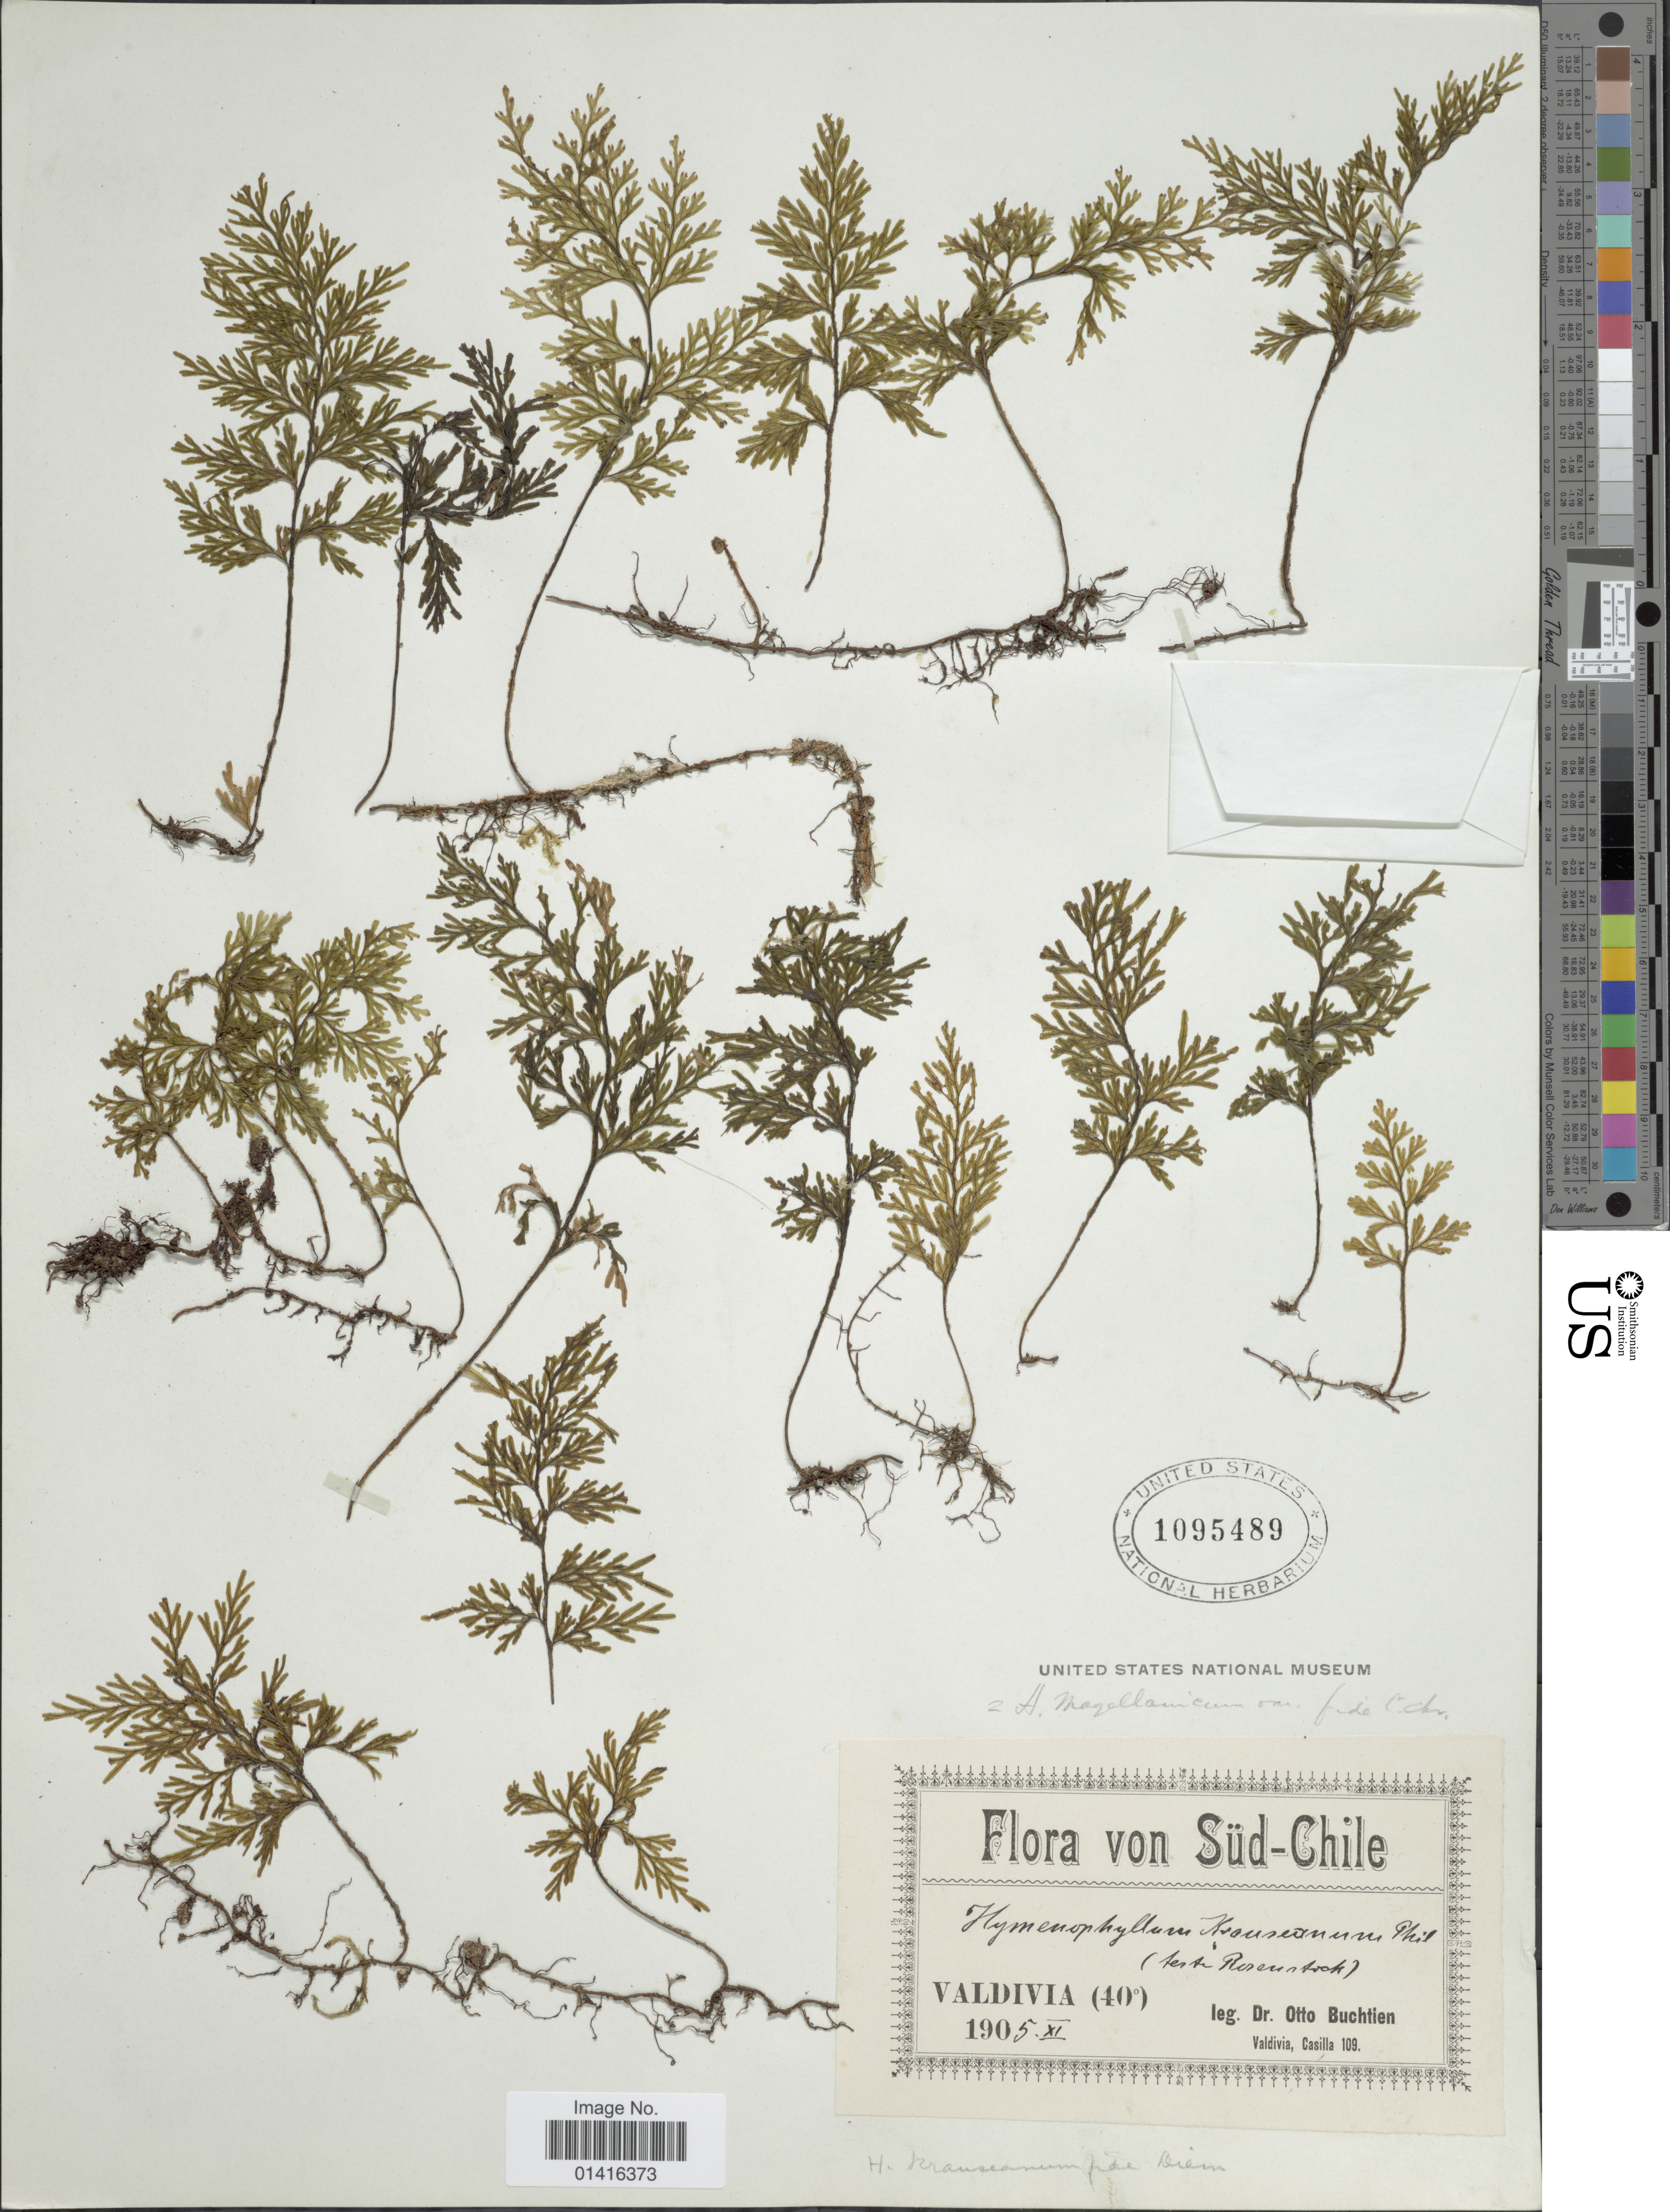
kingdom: Plantae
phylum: Tracheophyta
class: Polypodiopsida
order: Hymenophyllales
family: Hymenophyllaceae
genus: Hymenophyllum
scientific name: Hymenophyllum krauseanum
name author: Phil.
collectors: O. Buchtien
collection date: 1905-11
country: Chile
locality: Süd-Chile. Valdivia.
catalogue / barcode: US 1095489